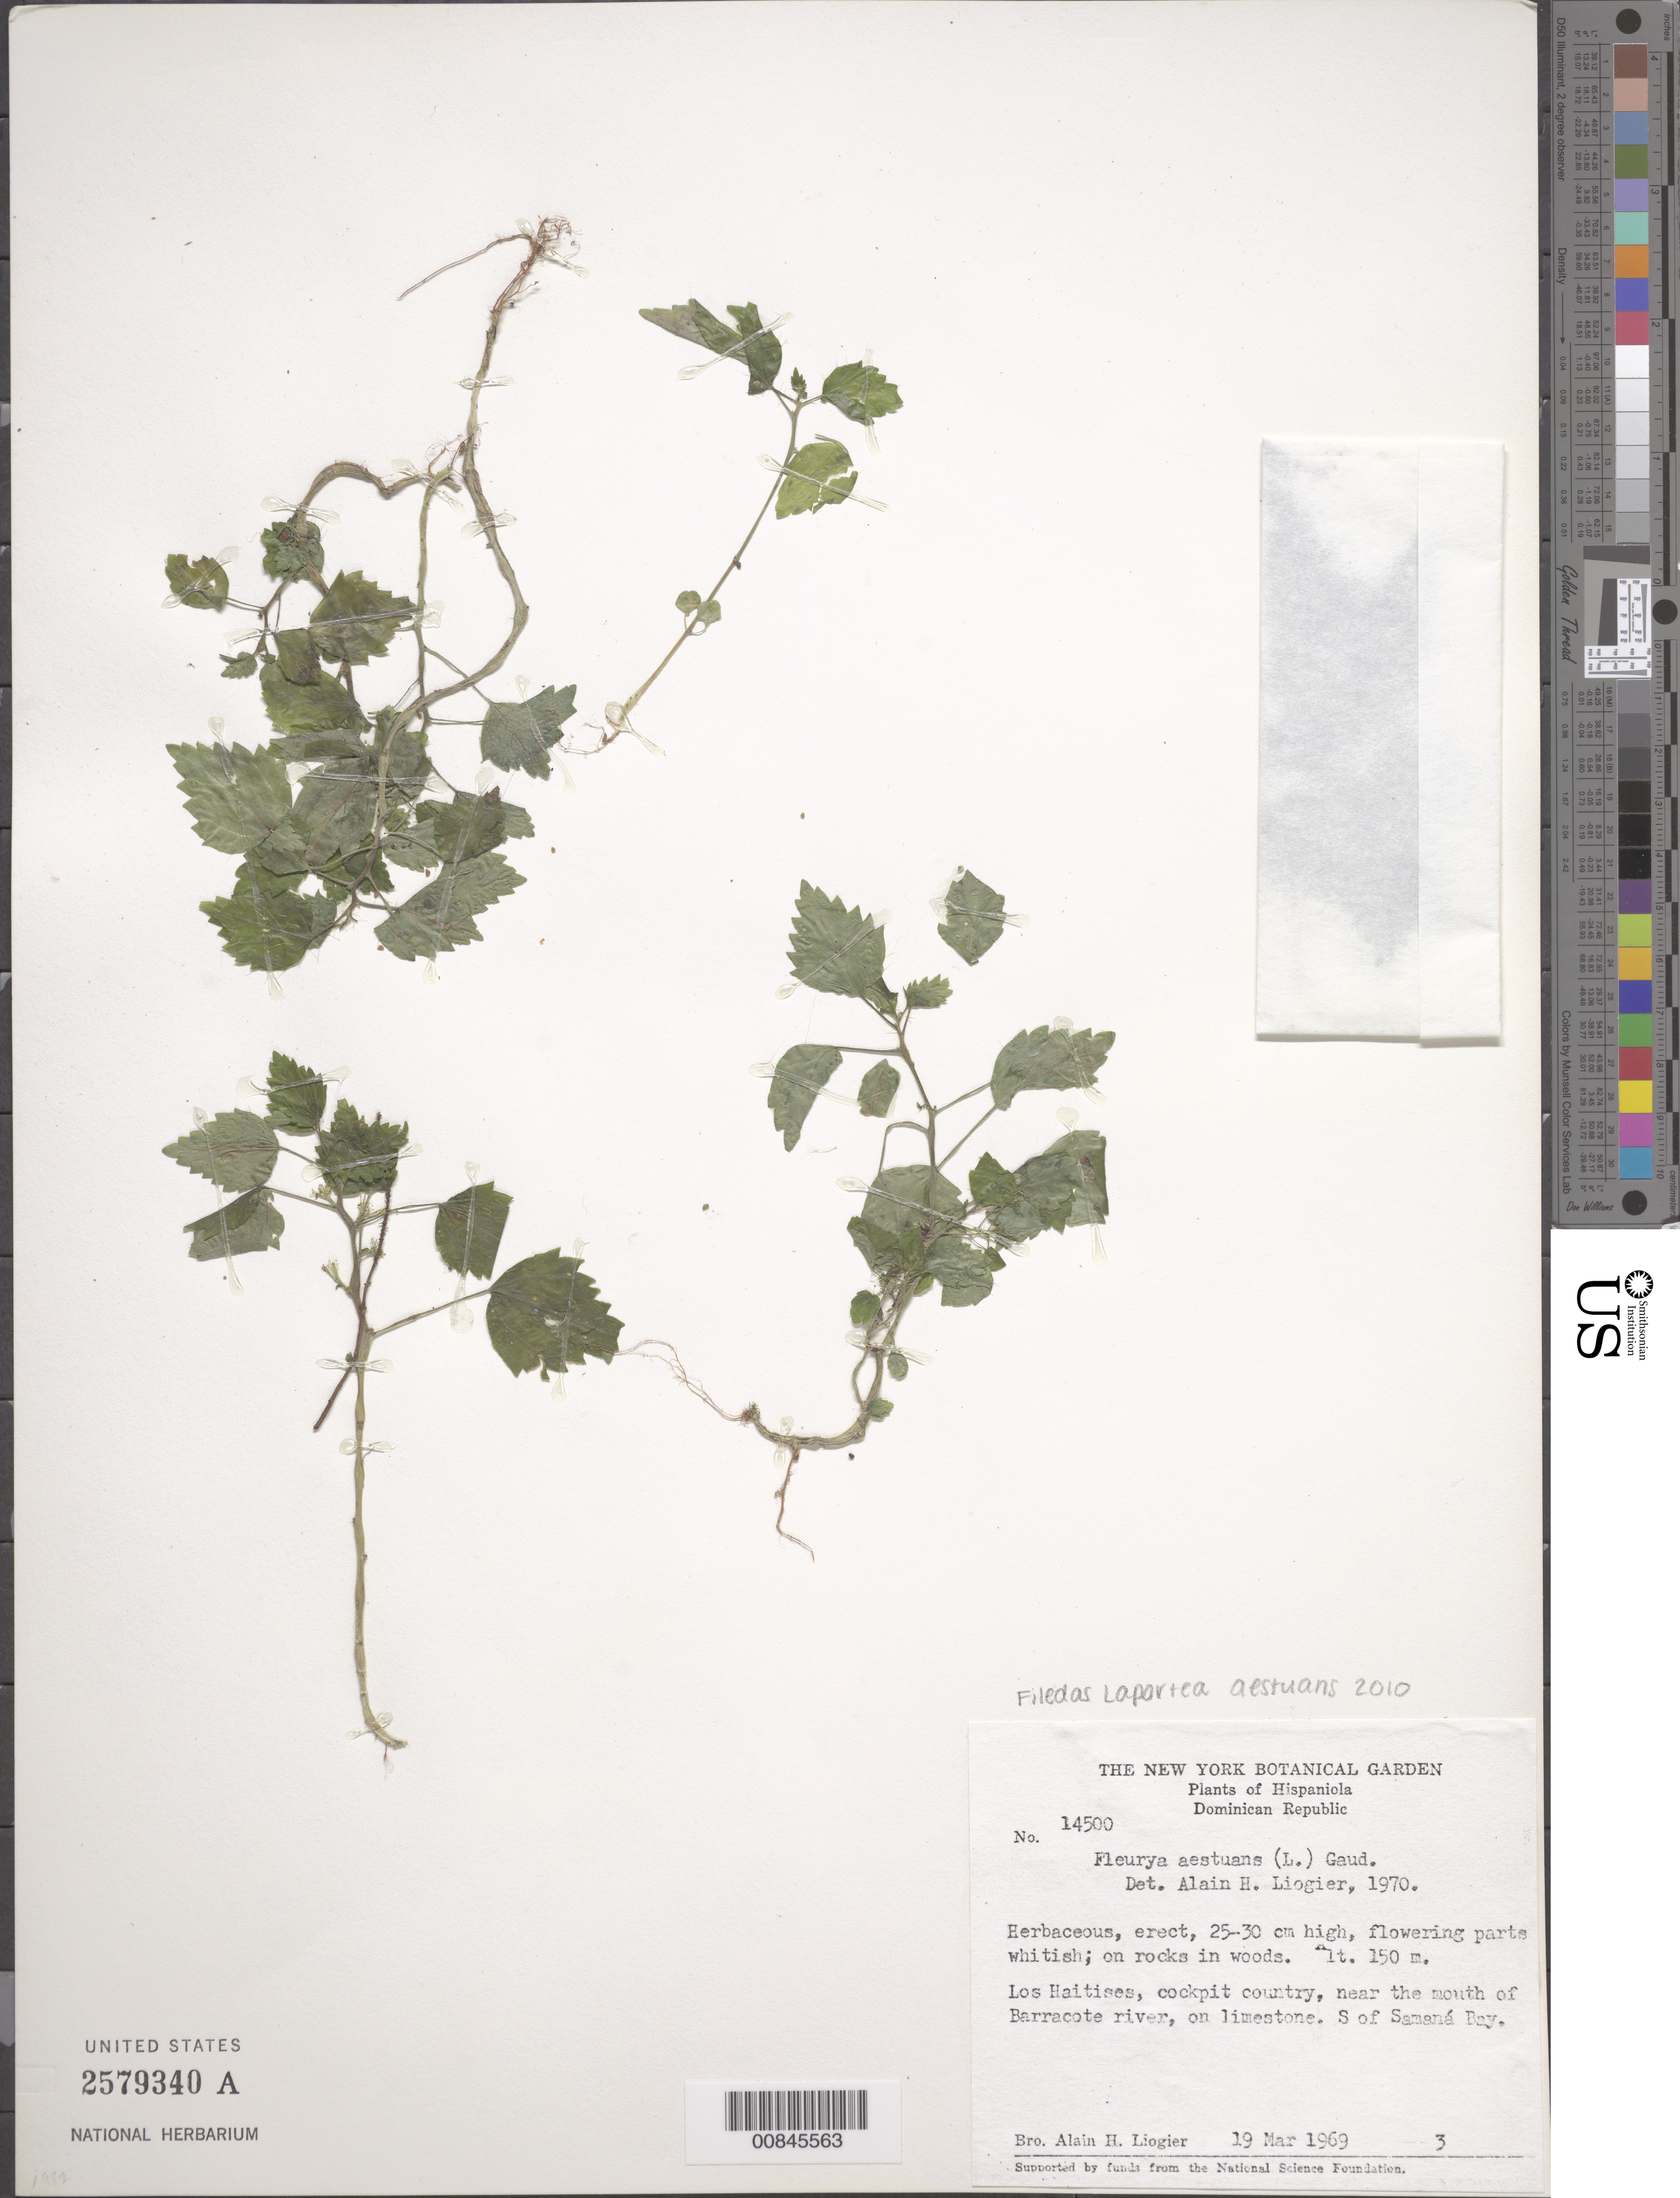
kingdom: Plantae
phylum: Tracheophyta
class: Magnoliopsida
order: Rosales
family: Urticaceae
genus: Laportea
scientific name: Laportea aestuans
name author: (L.) Chew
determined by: Liogier, Alain H.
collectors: A. H. Liogier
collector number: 14500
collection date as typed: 19 Mar 1969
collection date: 1969-03-19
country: Dominican Republic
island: Hispaniola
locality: Los Haitises, cockpit country, near the mouth of Barracote river. S. of Samaná Bay.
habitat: On rocks in woods. Cockpit country. Limestone.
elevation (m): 150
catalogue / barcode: US 2579340A